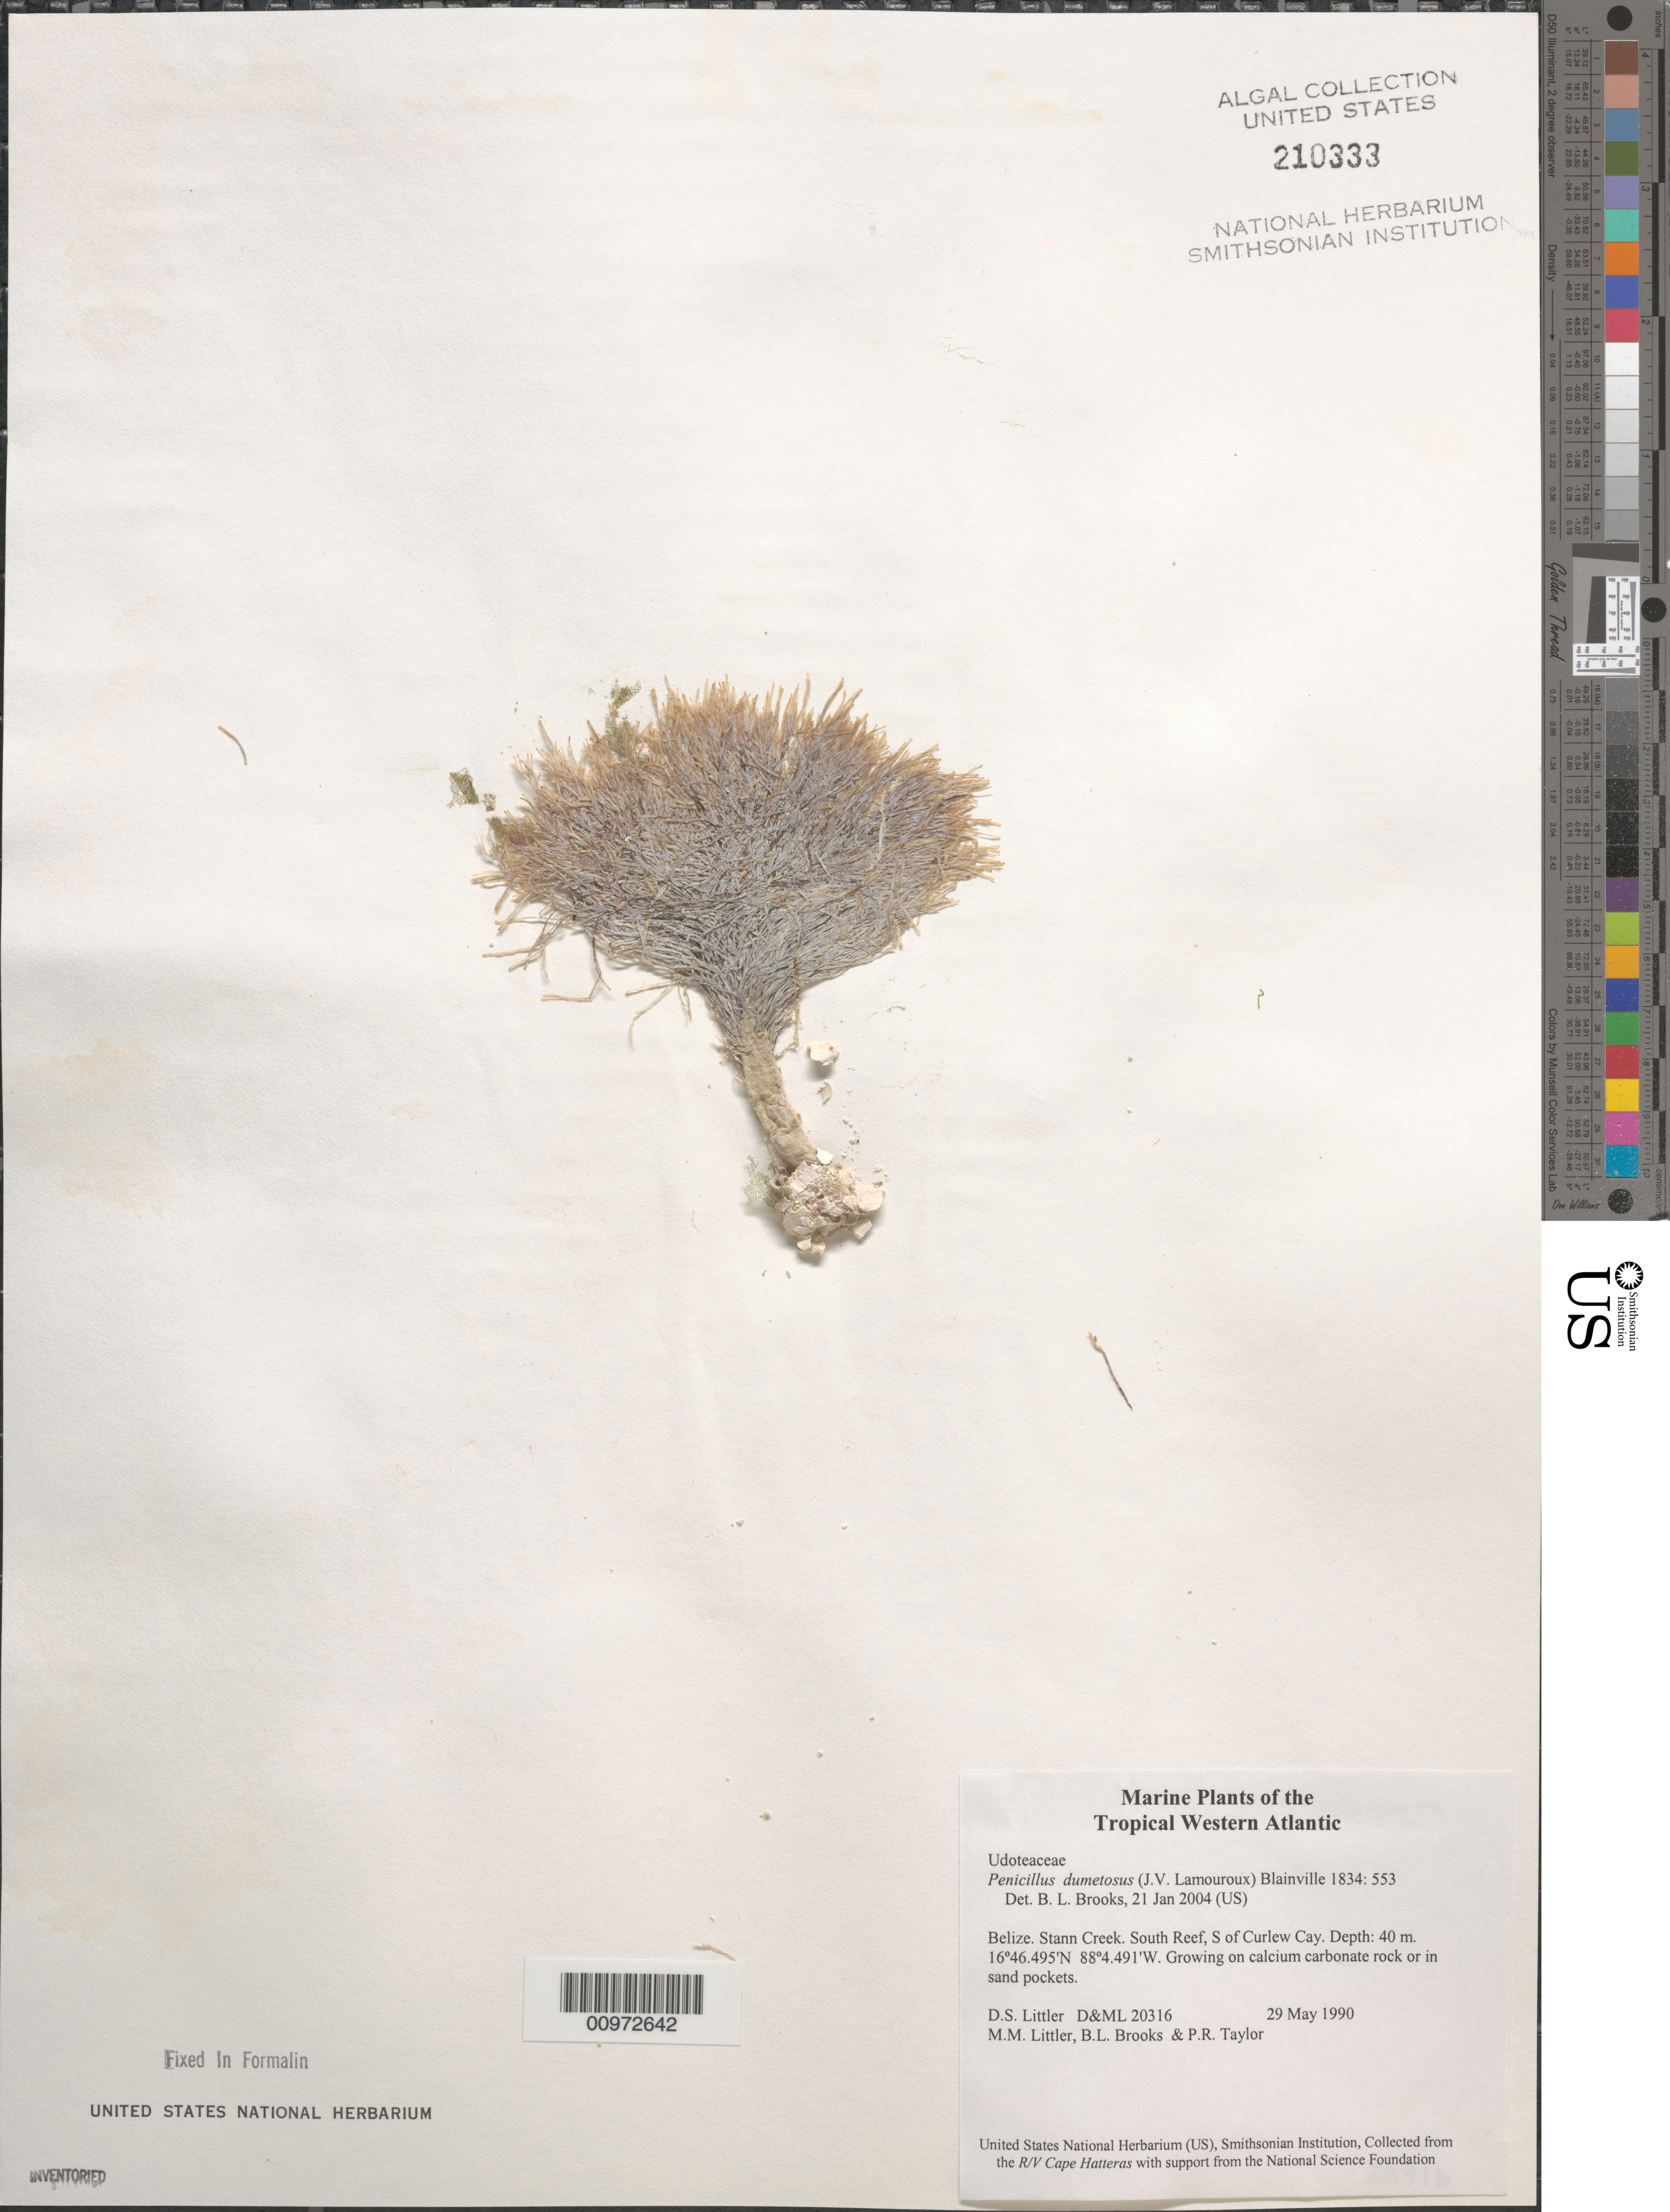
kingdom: Plantae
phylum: Chlorophyta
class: Ulvophyceae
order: Bryopsidales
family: Udoteaceae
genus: Penicillus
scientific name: Penicillus dumetosus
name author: (J.V.Lamouroux) Blainville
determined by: Brooks, B. L., (BOT), Smithsonian Institution - National Museum of Natural History (UNITED STATES)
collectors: D. S. Littler, M. M. Littler, B. Brooks & P. R. Taylor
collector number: D&ML 20316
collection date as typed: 29 May 1990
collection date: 1990-05-29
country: Belize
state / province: Stann Creek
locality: South Reef, south of Curlew Cay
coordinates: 16 46.495'N, 88 4.491'W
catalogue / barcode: US 210333